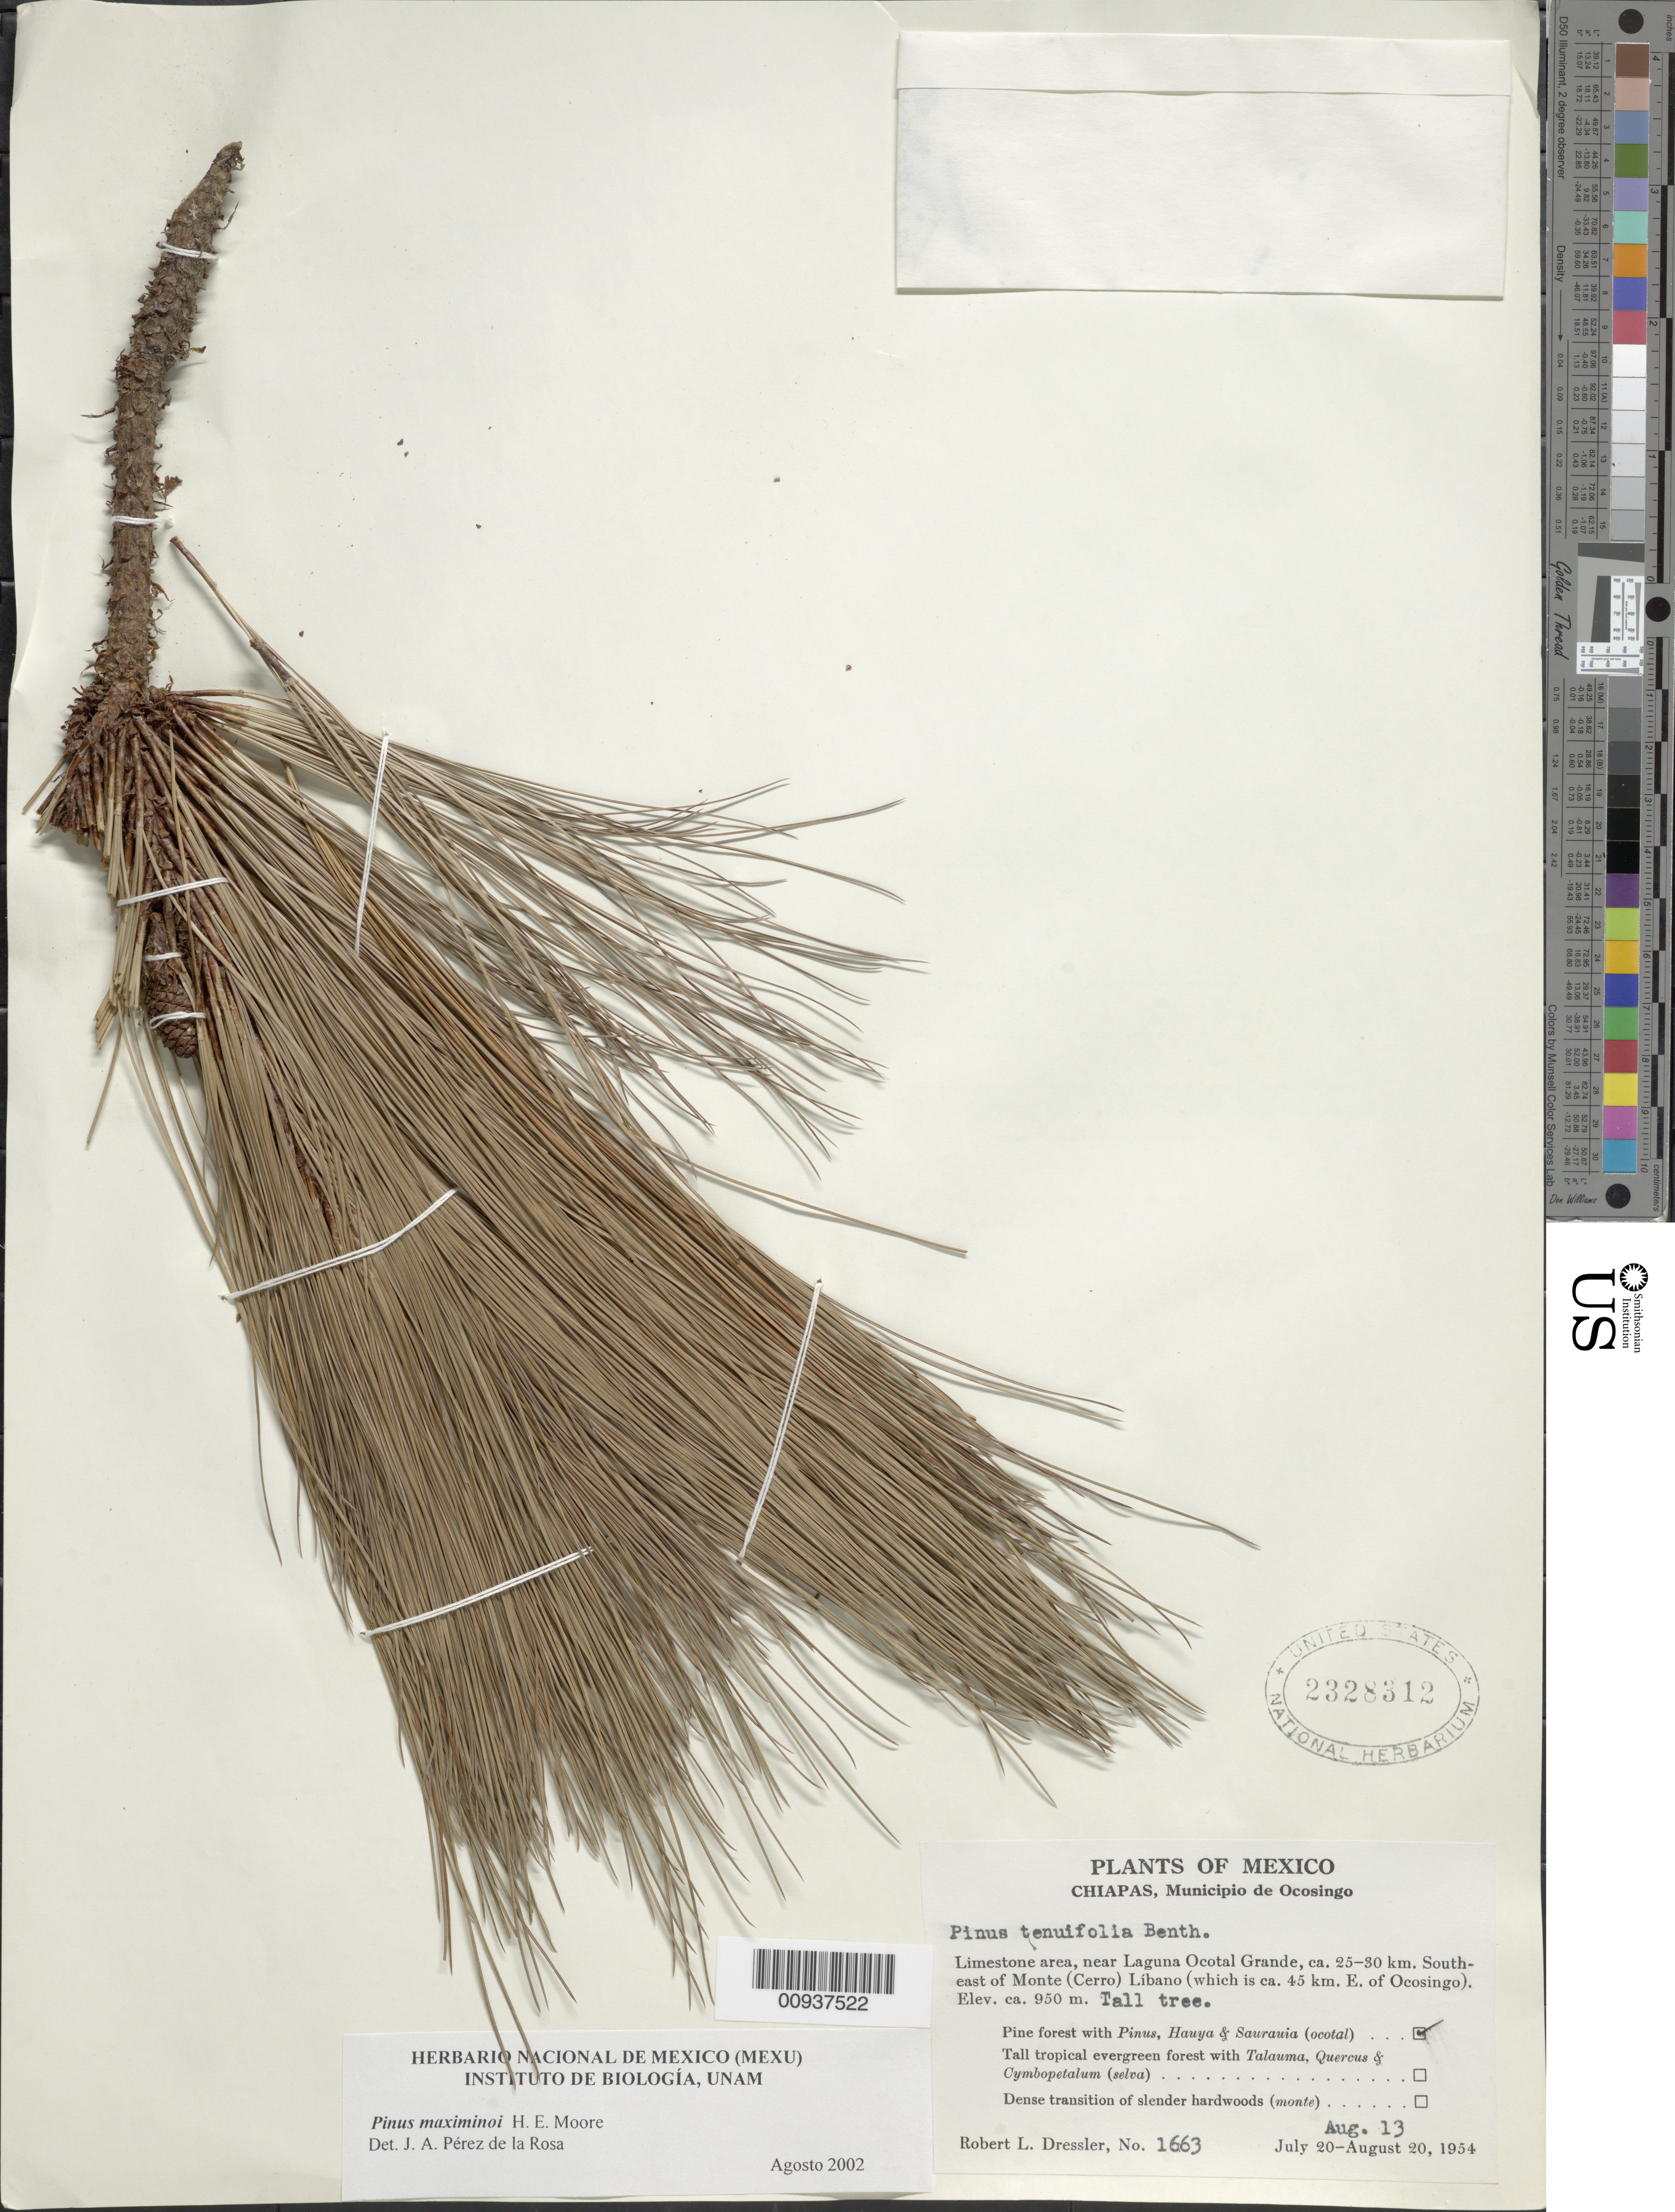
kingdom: Plantae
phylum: Tracheophyta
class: Pinopsida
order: Pinales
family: Pinaceae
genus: Pinus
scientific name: Pinus maximinoi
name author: H.E. Moore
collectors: R. Dressler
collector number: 1663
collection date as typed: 13 Aug 1954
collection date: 1954-08-13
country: Mexico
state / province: Chiapas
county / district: Ocosingo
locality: Near Laguna Ocotal Grande, ca. 25-30 km. South-east of Monte (Cerro) Líbano (which is ca. 45 km. E. of Ocosingo).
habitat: Limestone area. Pine forest with Pinus, Hauya and Saurauia (ocotal).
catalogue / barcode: US 2328312